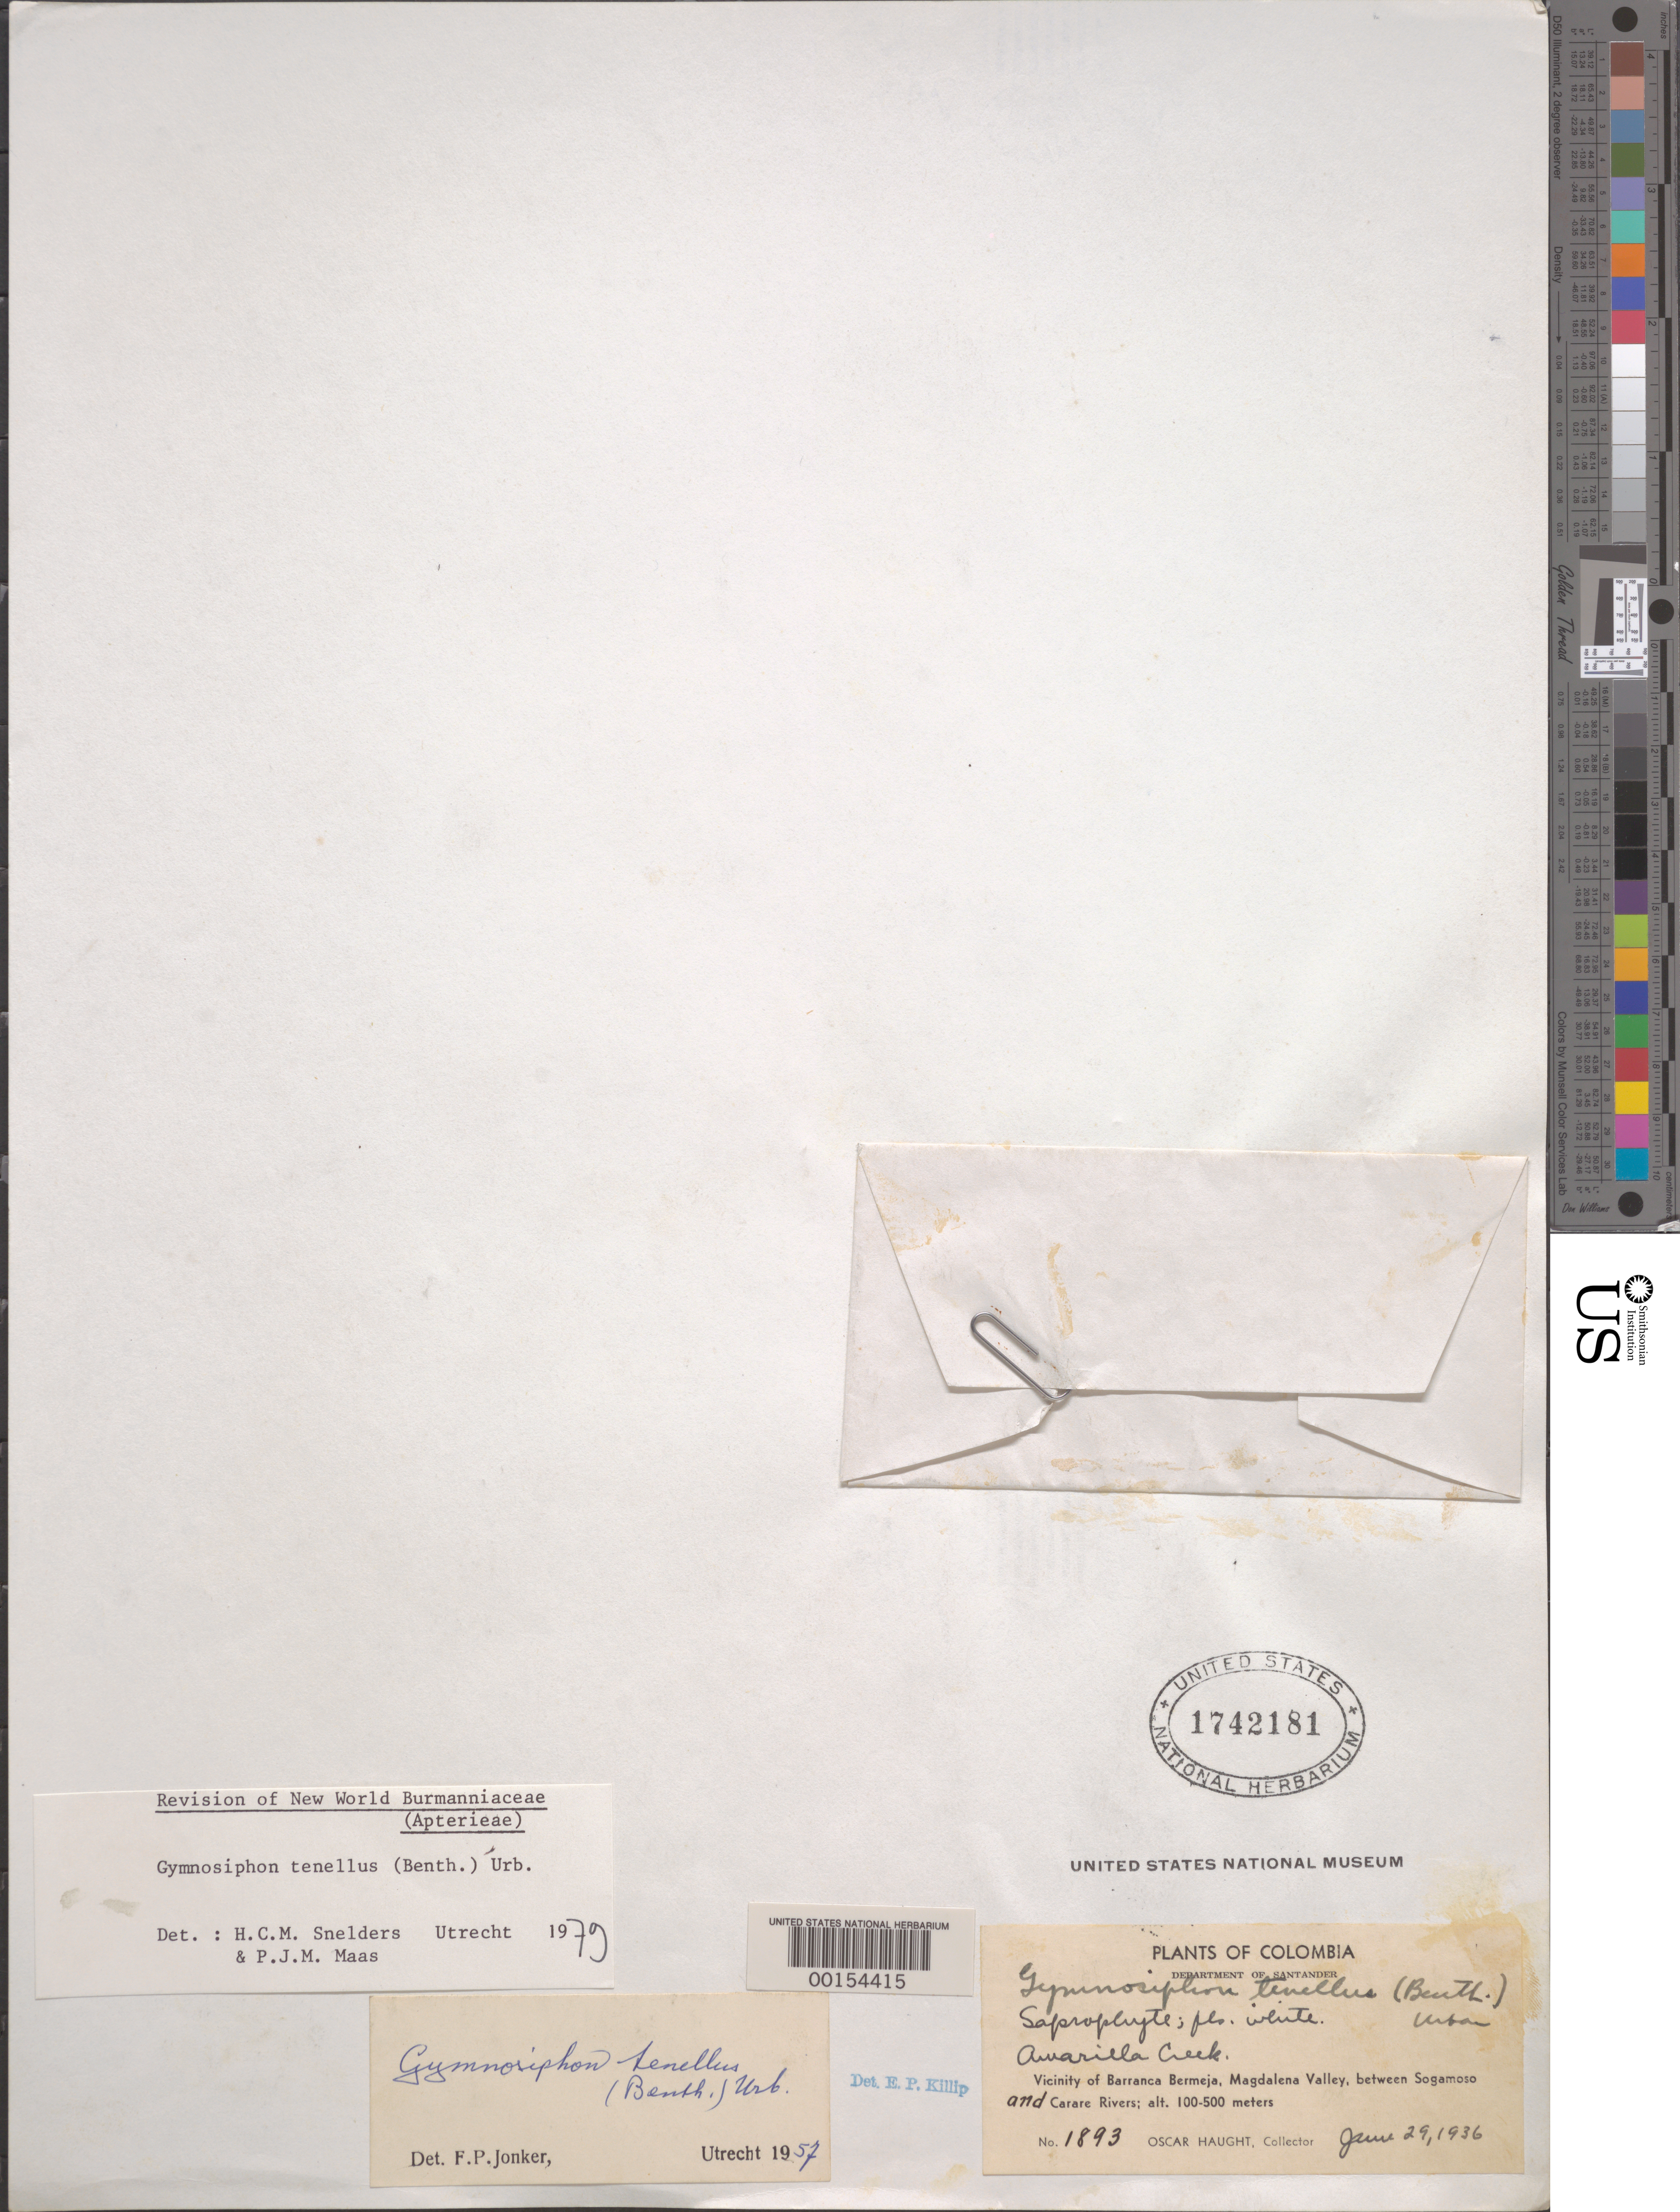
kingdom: Plantae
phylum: Tracheophyta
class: Liliopsida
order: Dioscoreales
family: Burmanniaceae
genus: Gymnosiphon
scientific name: Gymnosiphon tenellus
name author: (Benth.) Urb.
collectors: O. L. Haught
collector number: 1893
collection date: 1936-06-29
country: Colombia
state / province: Santander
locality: Department of Santander. Amarilla Creek. Vicinity of Barranca Bermeja, Magdalena Valley, between Sogamoso and Carare Rivers.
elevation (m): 100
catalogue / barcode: US 1742181